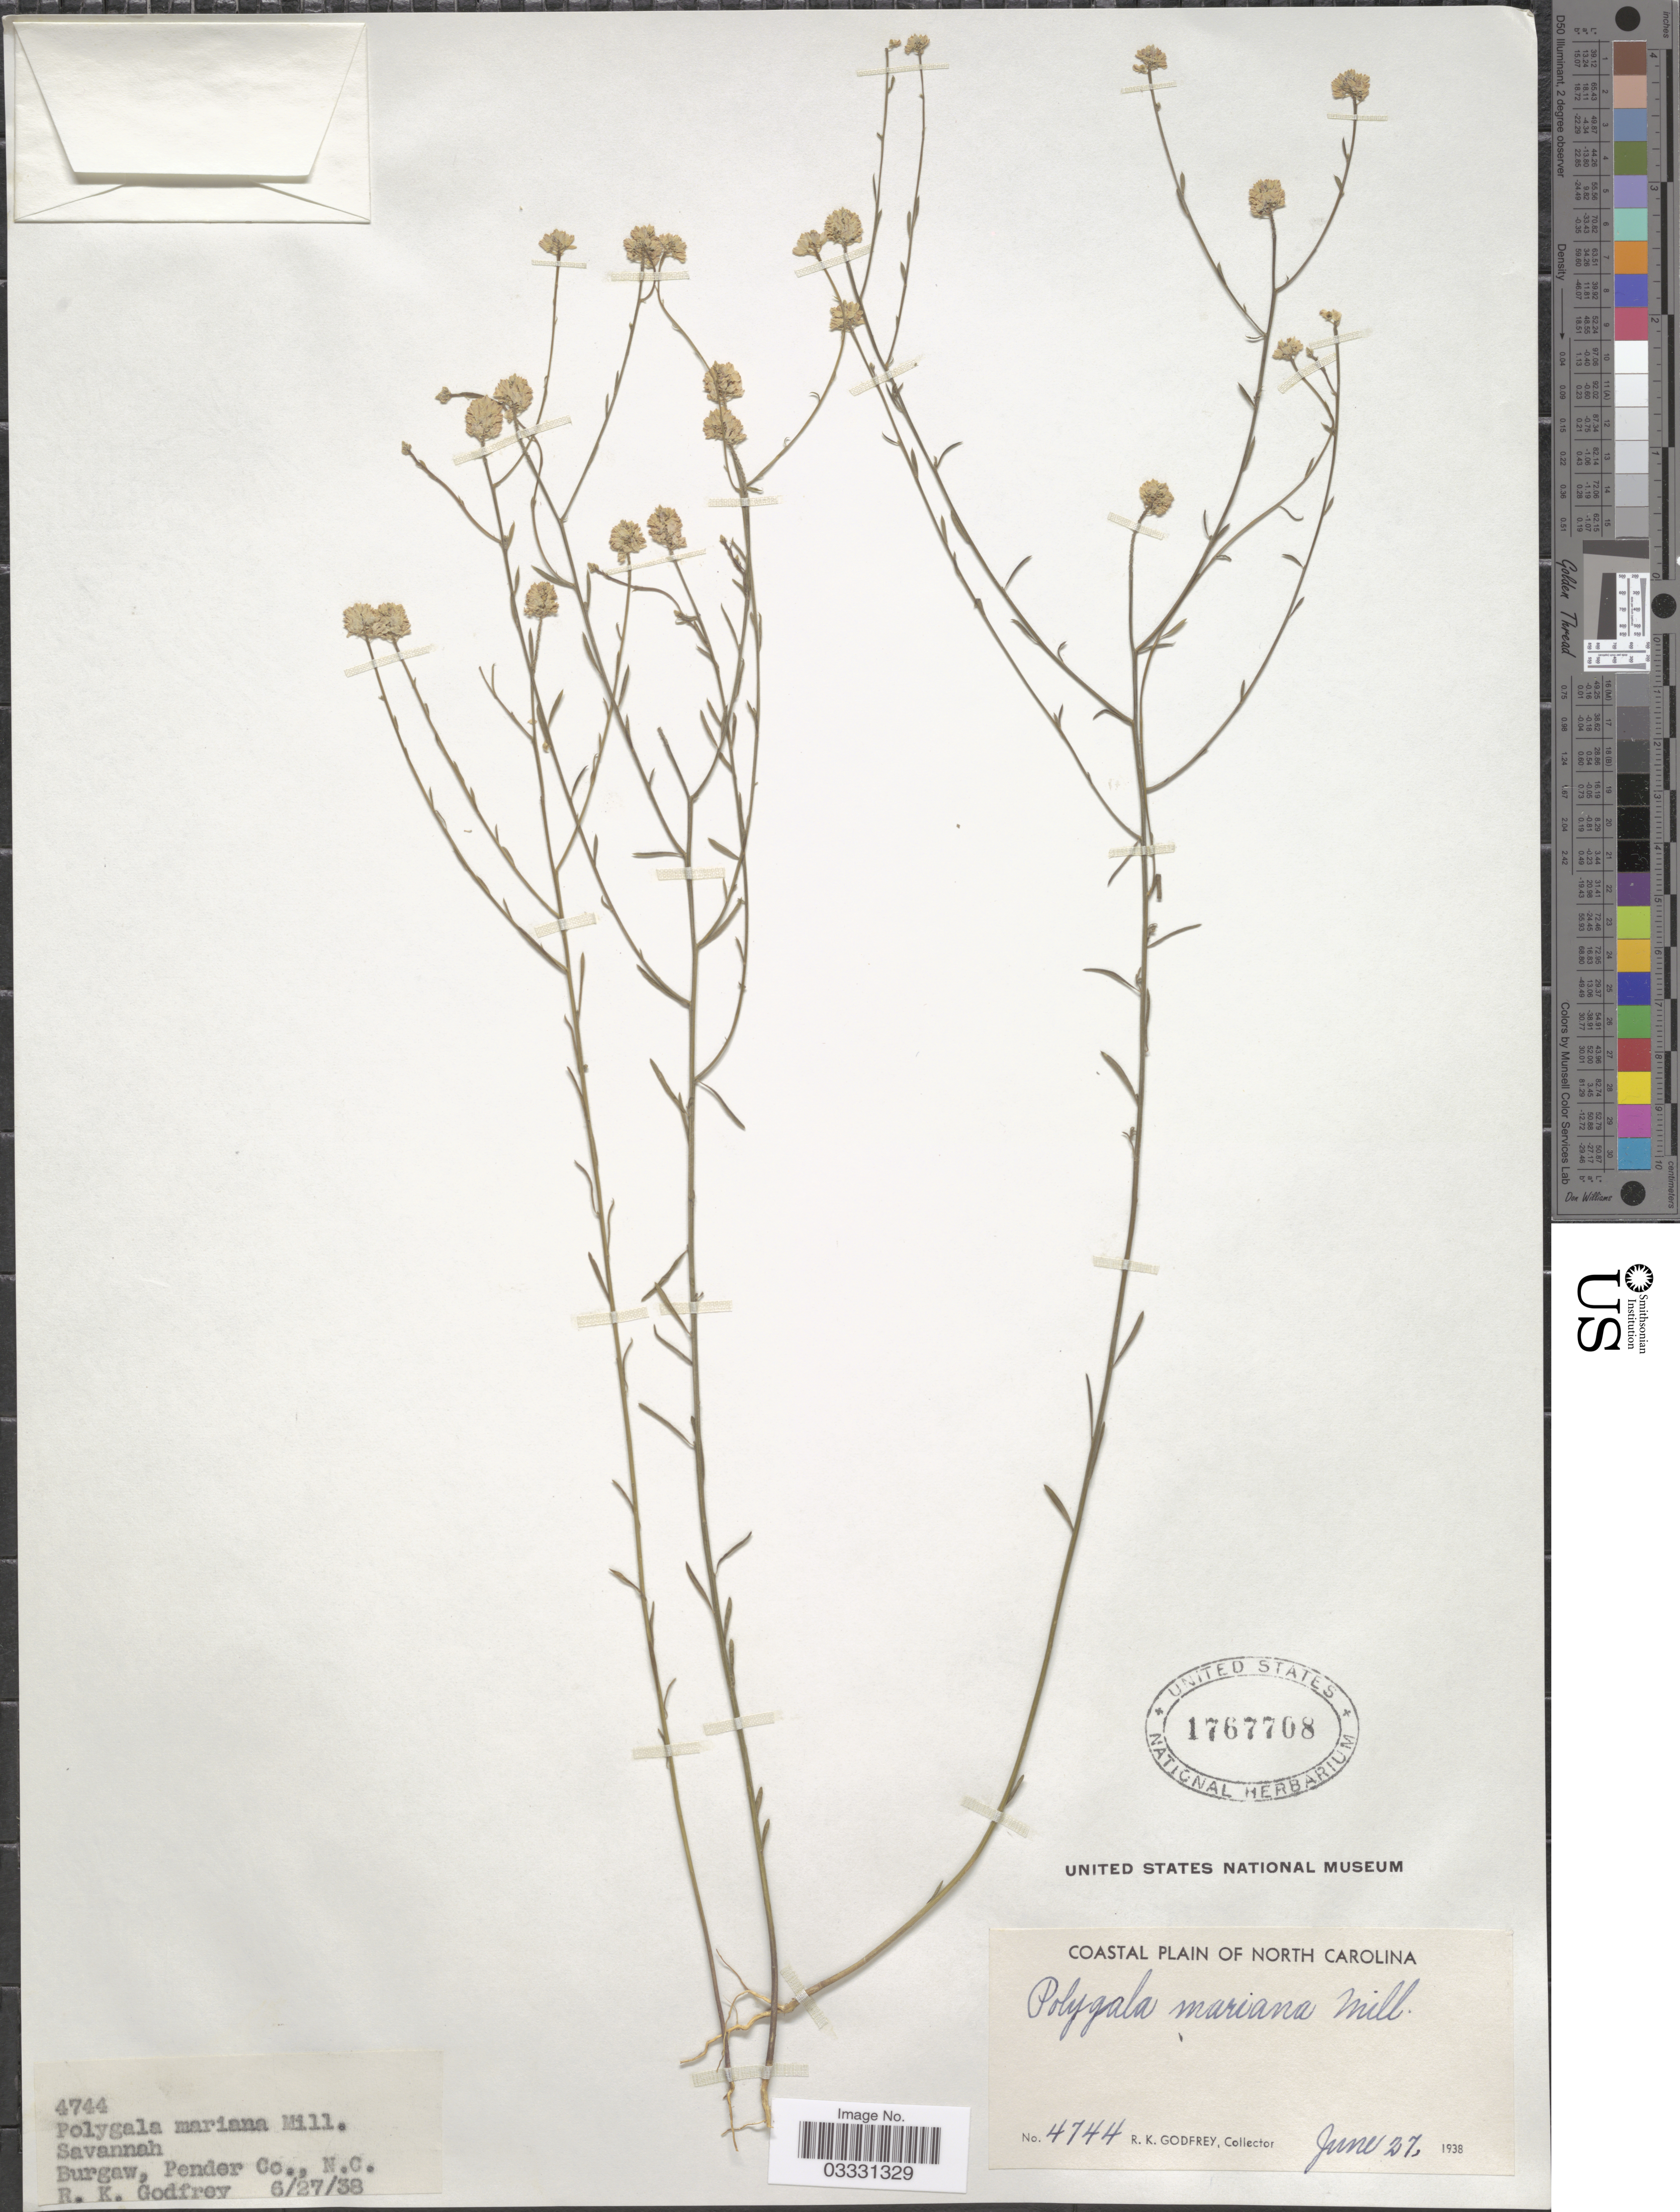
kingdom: Plantae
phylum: Tracheophyta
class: Magnoliopsida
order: Fabales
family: Polygalaceae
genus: Polygala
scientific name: Polygala mariana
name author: Mill.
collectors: R. K. Godfrey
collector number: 4744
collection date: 1938-06-27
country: United States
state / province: North Carolina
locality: Coastal plain of North Carolina. Burgaw, Pender Co.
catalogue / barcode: US 1767708